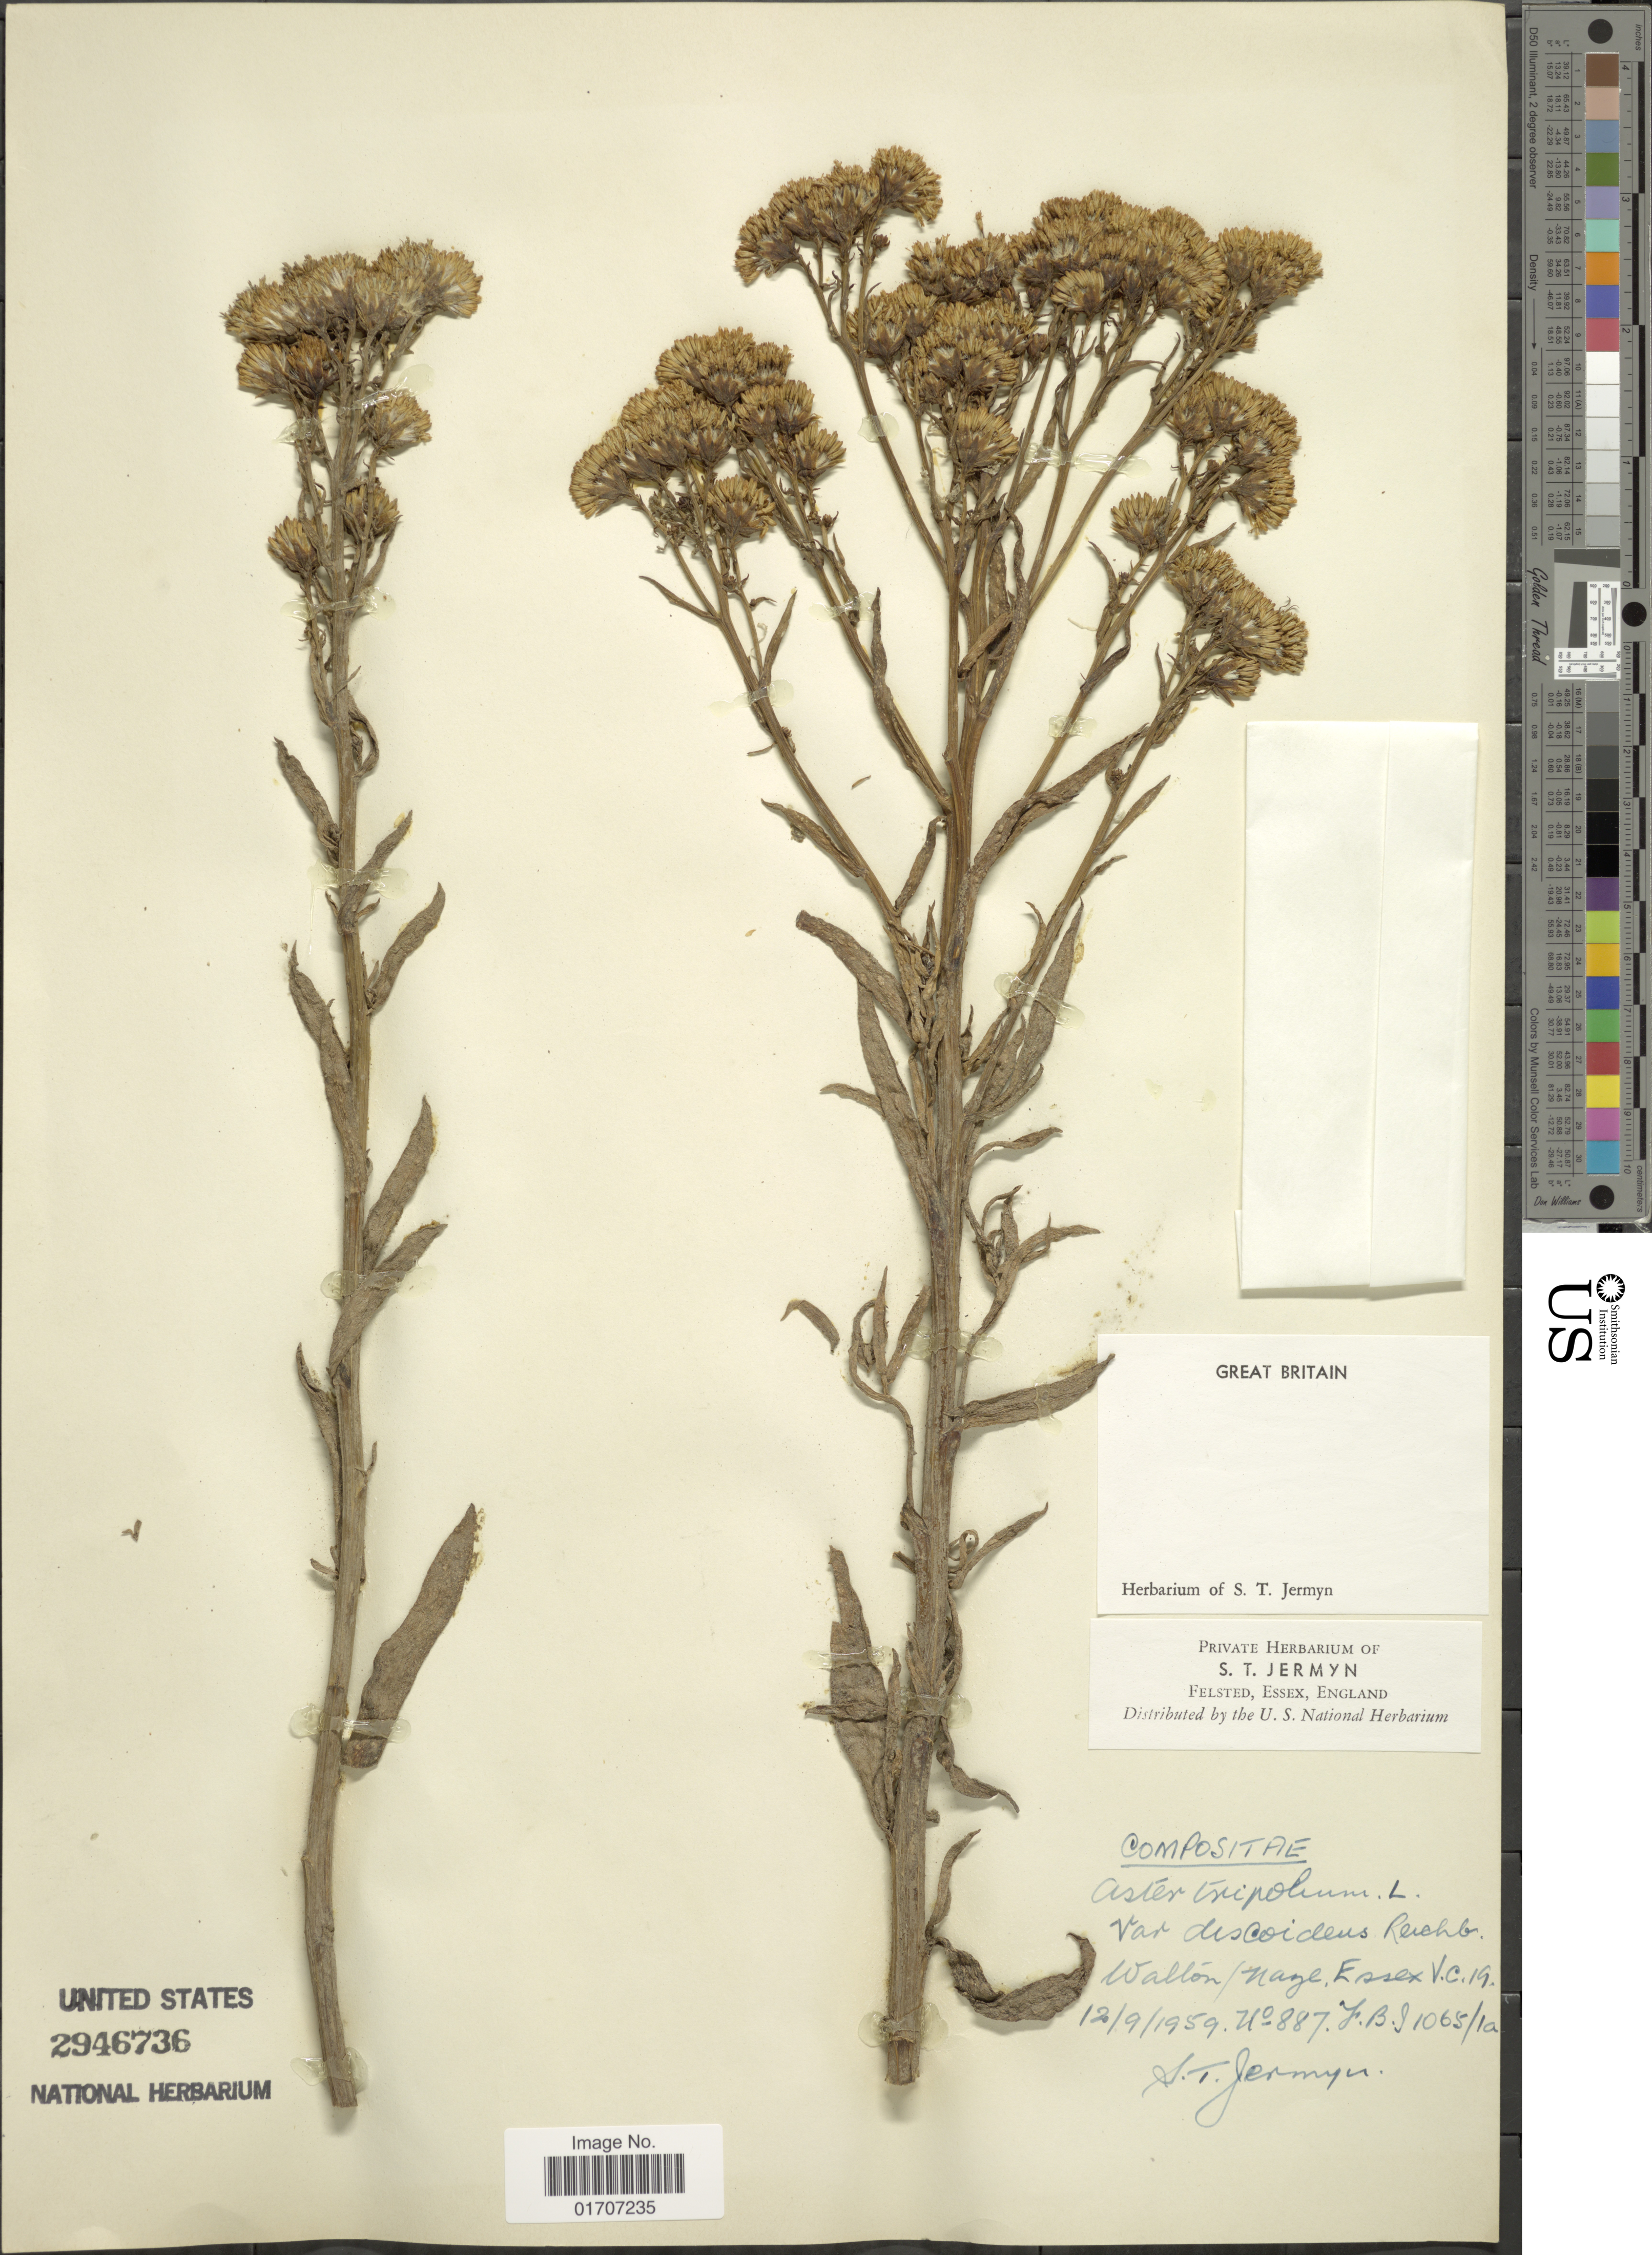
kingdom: Plantae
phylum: Tracheophyta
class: Magnoliopsida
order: Asterales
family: Asteraceae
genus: Tripolium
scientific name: Tripolium pannonicum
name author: (Jacq.) Dobrocz.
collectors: S. Jermyn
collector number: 887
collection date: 1959-09-12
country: United Kingdom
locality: Walton/ Naye, Essex, V.C.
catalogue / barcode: US 2946736